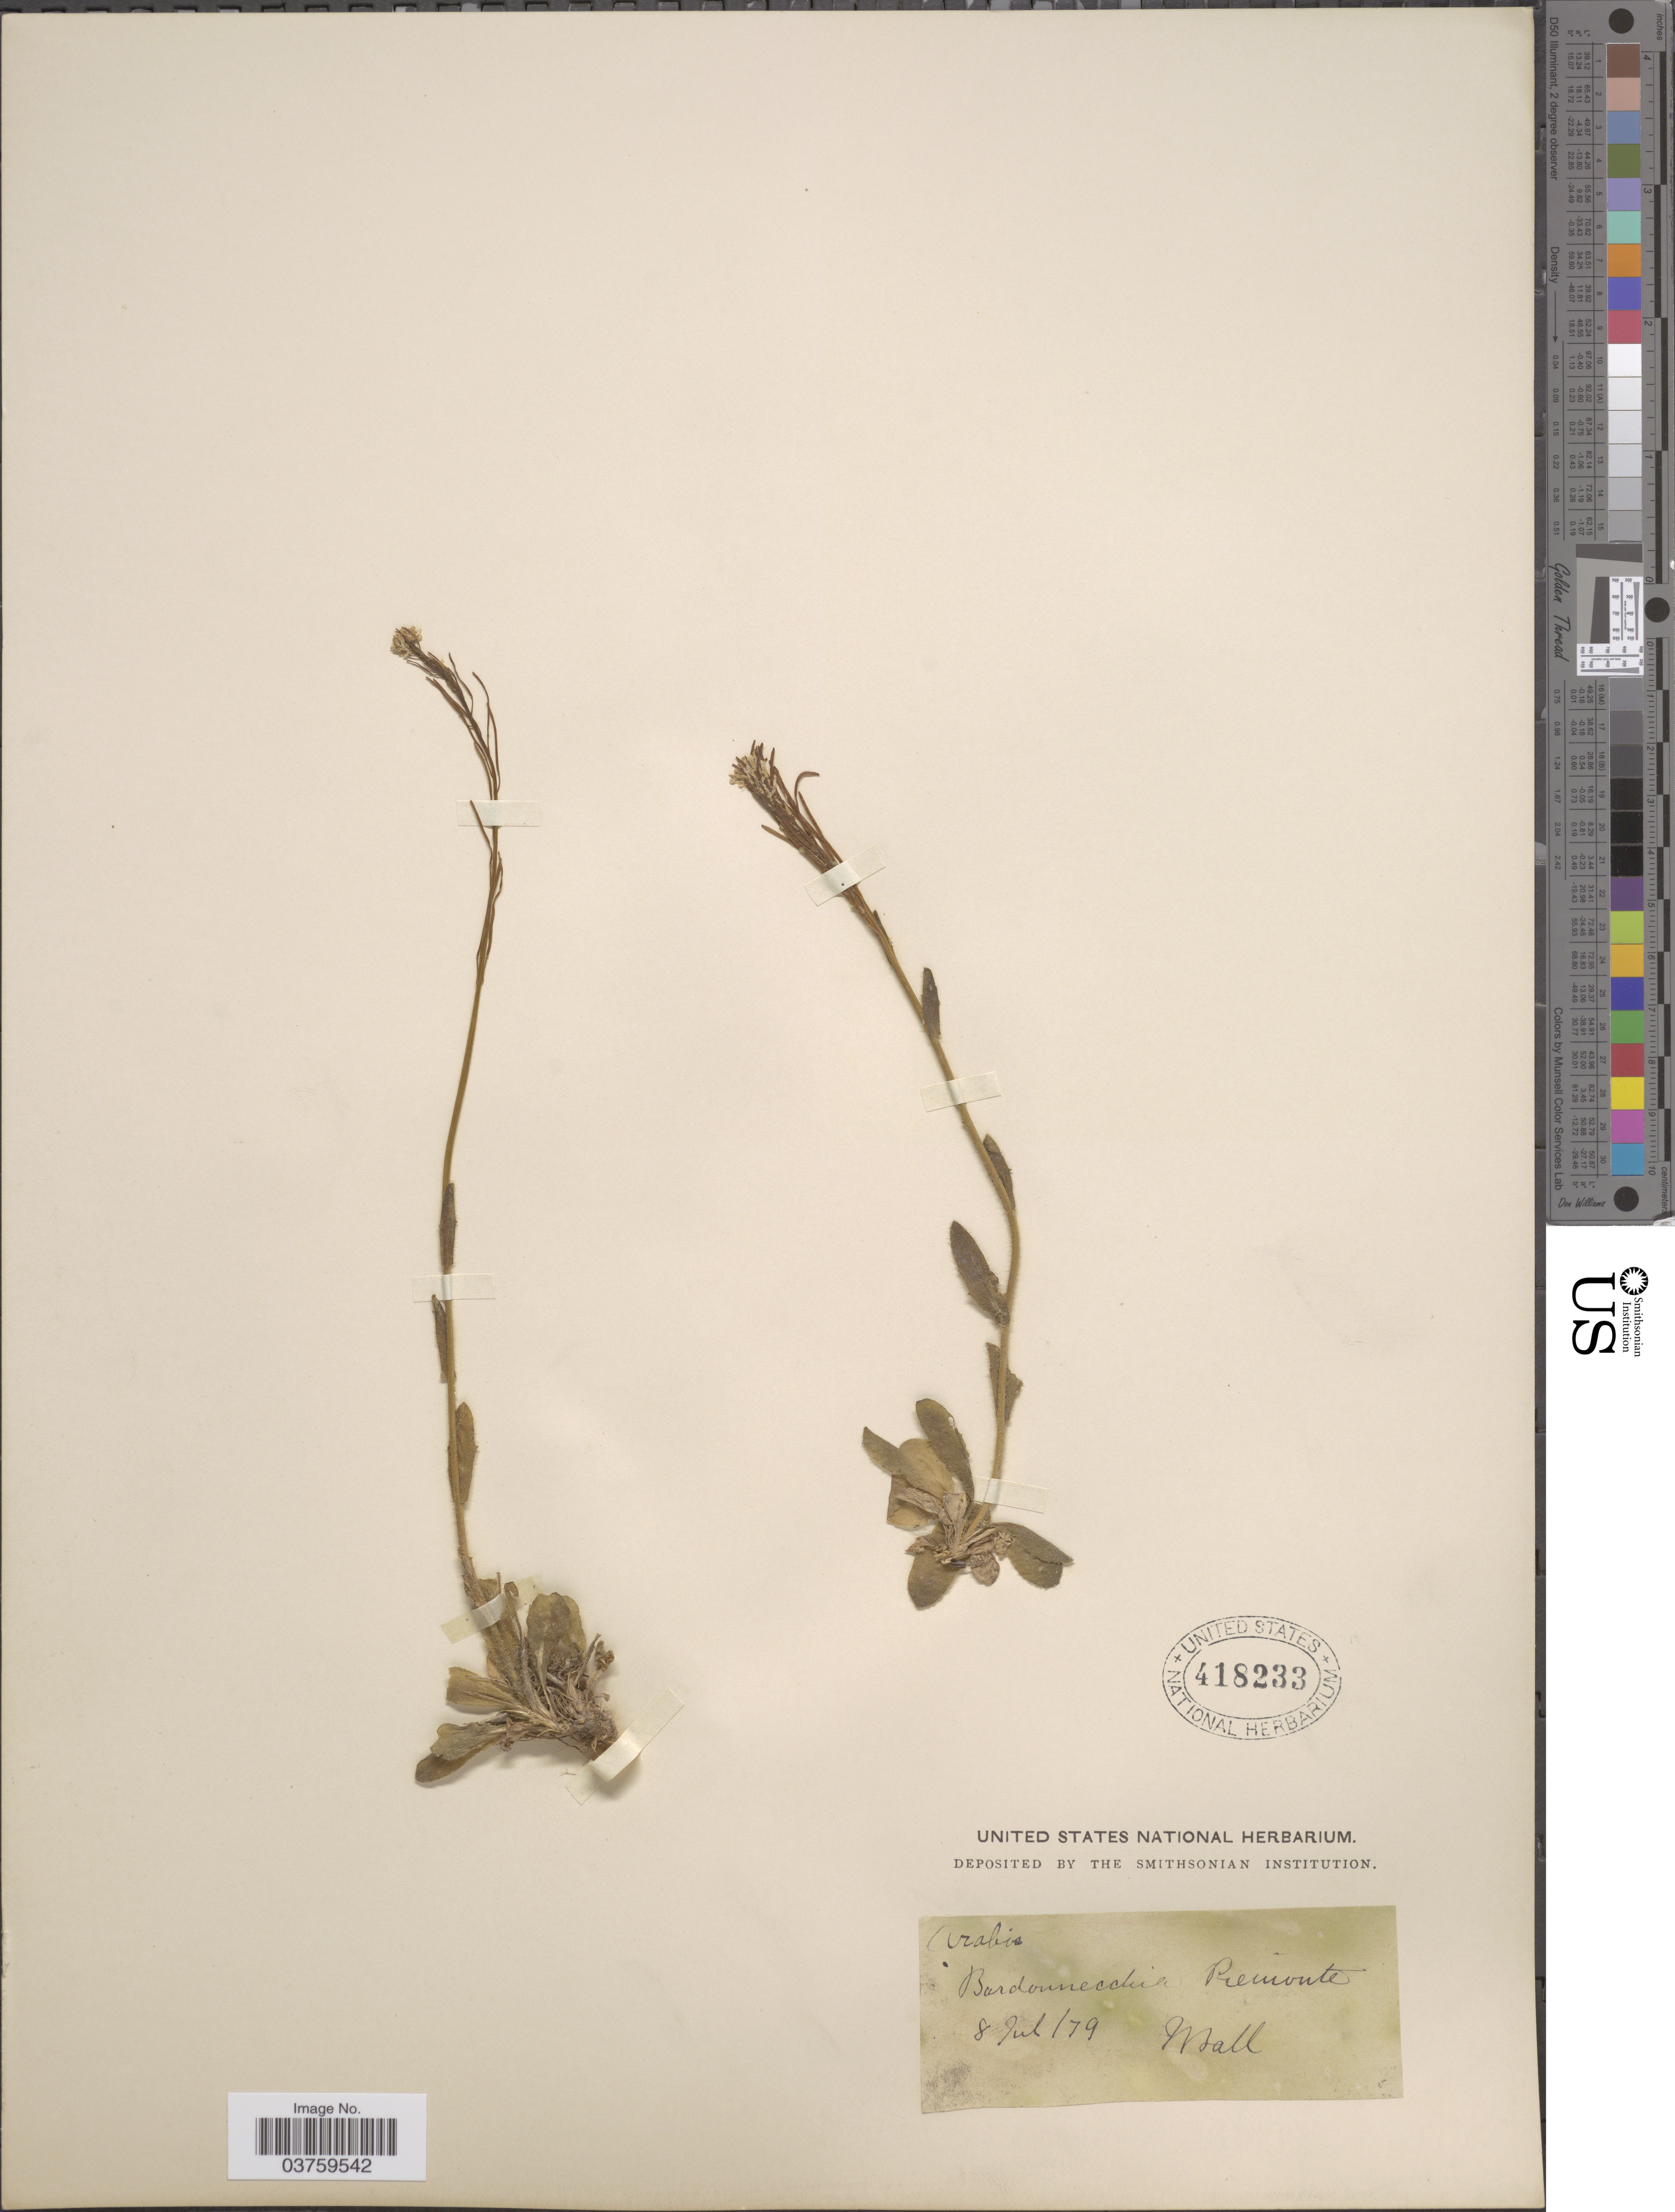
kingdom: Plantae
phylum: Tracheophyta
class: Magnoliopsida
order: Brassicales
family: Brassicaceae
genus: Arabis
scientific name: Arabis sp.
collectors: J. Ball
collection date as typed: Transcribed d/m/y: 8/7/79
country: Italy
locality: Piemonte.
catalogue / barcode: US 418233